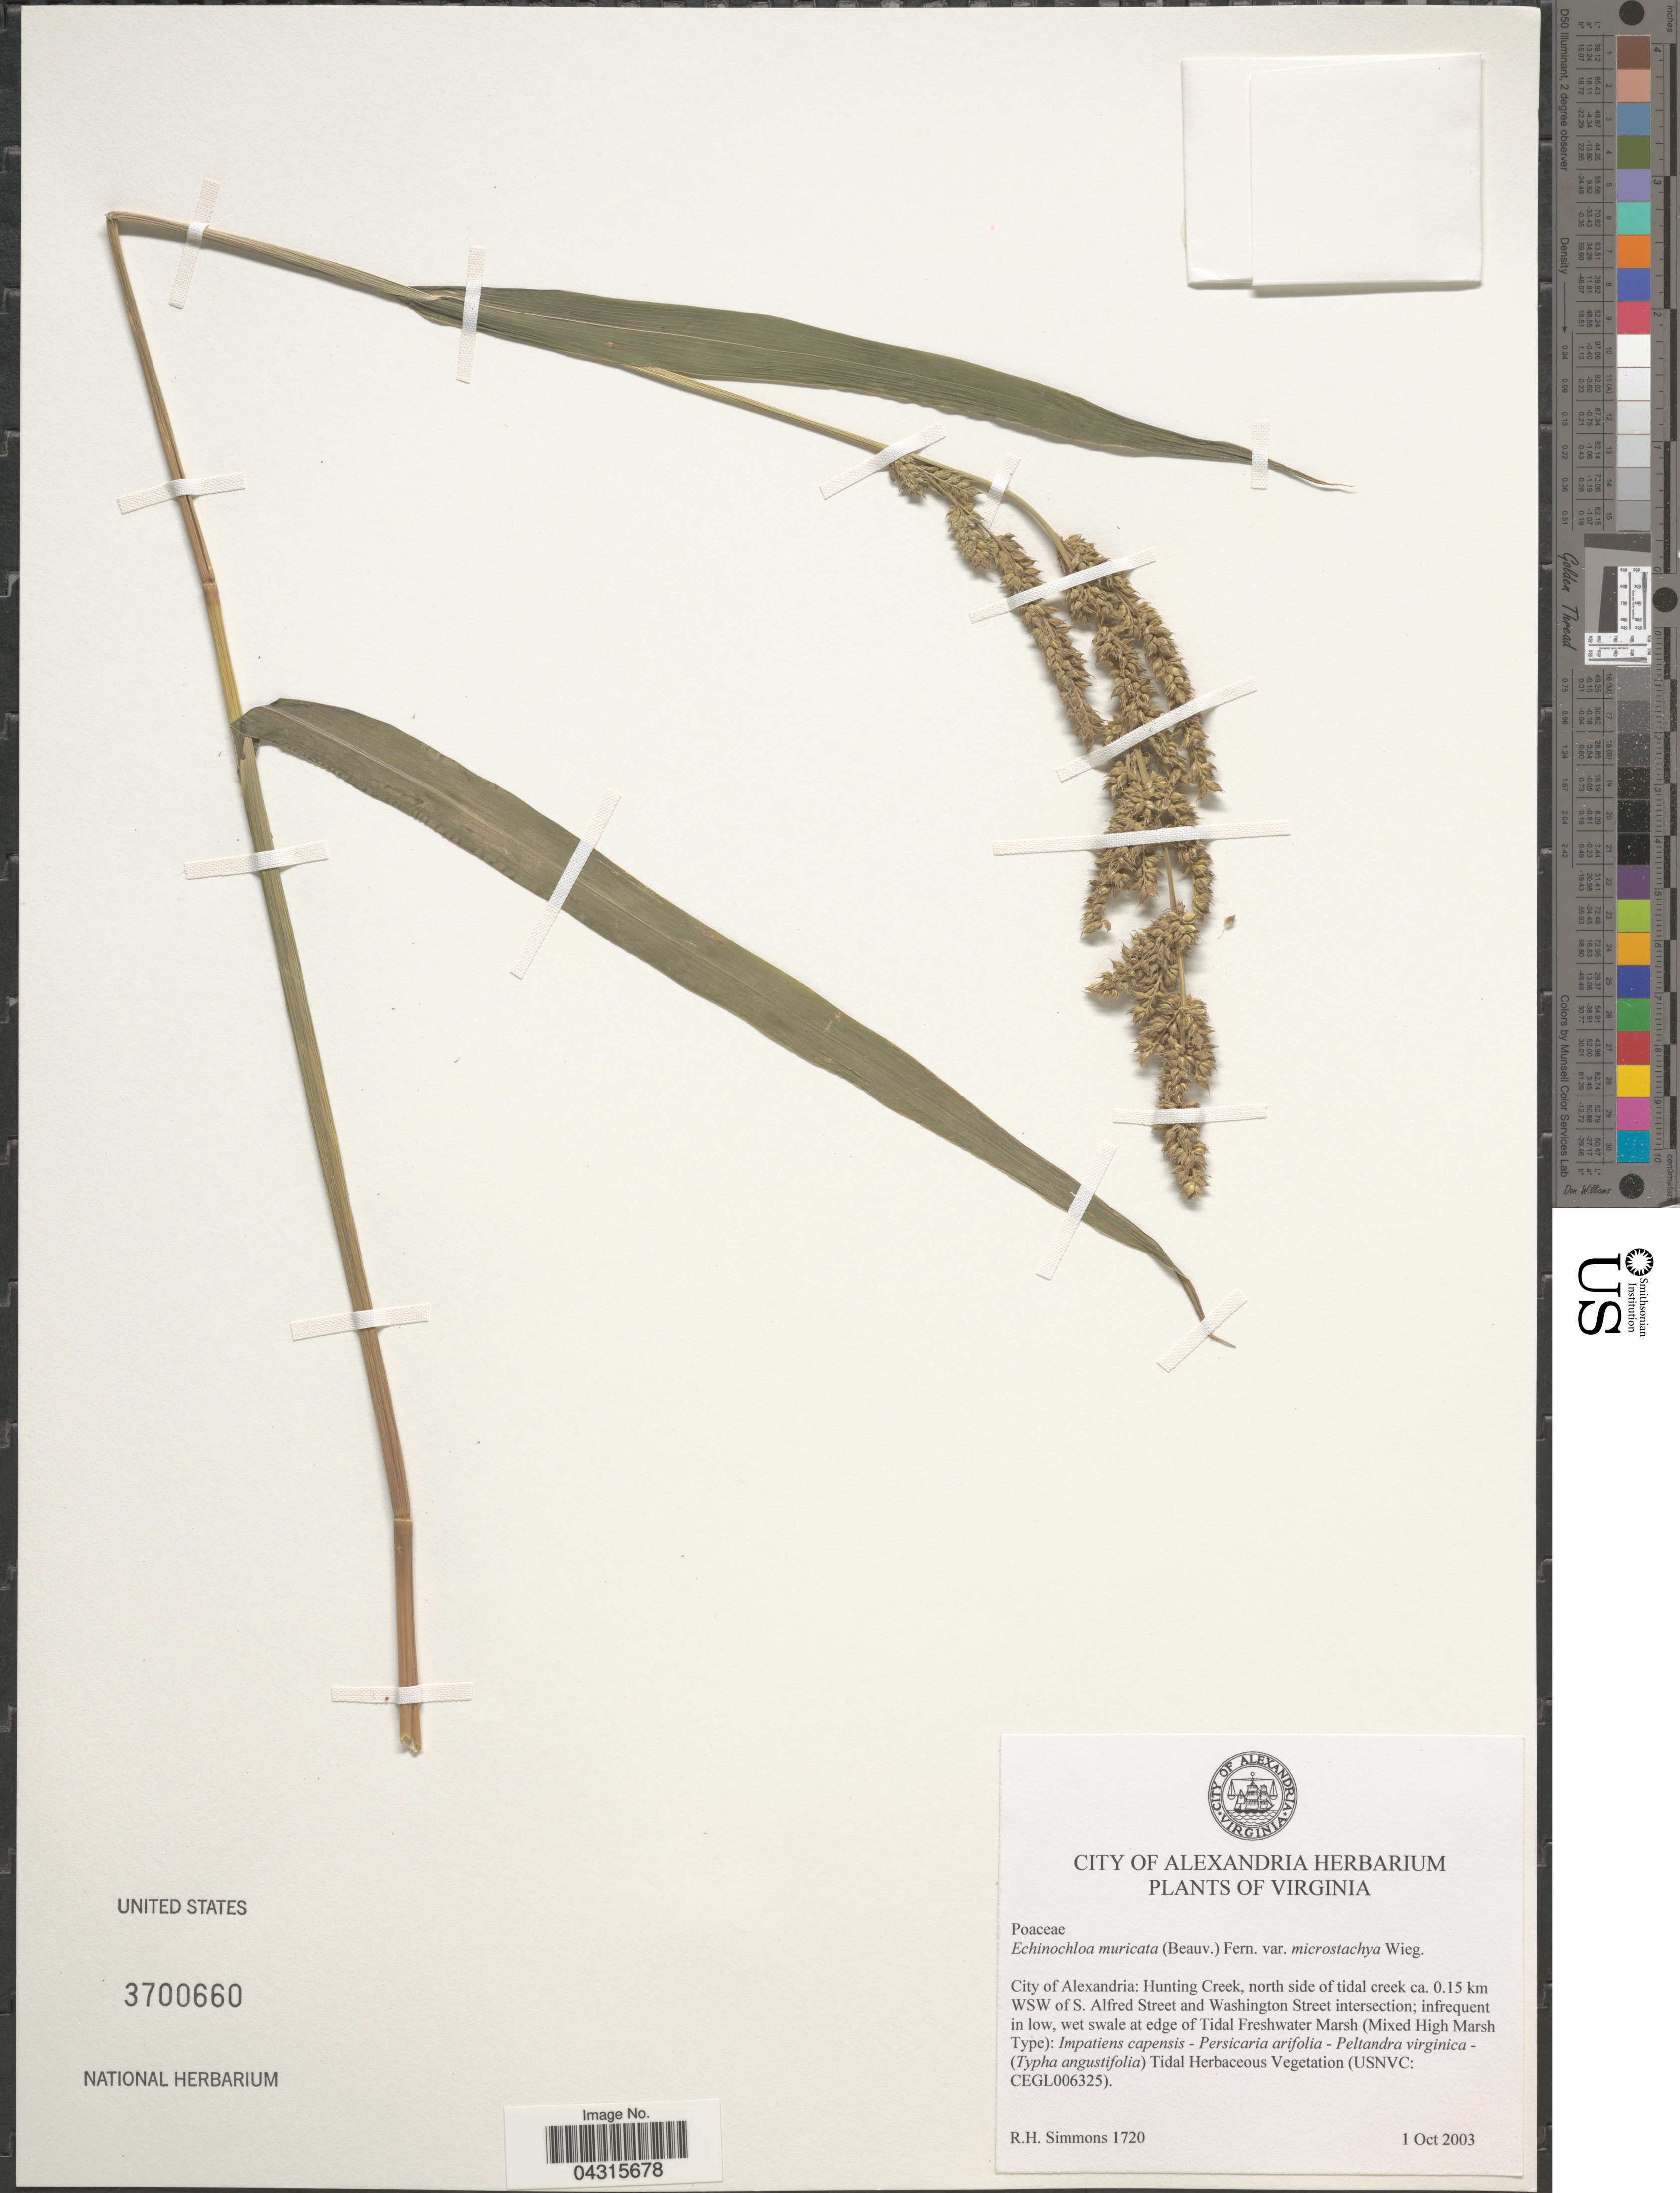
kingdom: Plantae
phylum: Tracheophyta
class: Liliopsida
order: Poales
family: Poaceae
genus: Echinochloa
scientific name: Echinochloa muricata var. microstachya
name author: Wiegand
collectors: R. H. Simmons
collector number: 1720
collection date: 2003-10-01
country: United States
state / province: Virginia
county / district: City of Alexandria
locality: City of Alexandria: Hunting Creek, north side of tidal creek, ca. 0.15 km WSW of S. Alfred Street and Washington Street intersection; infrequent in low, wet swale at edge of Tidal Freshwater Marsh.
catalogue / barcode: US 3700660